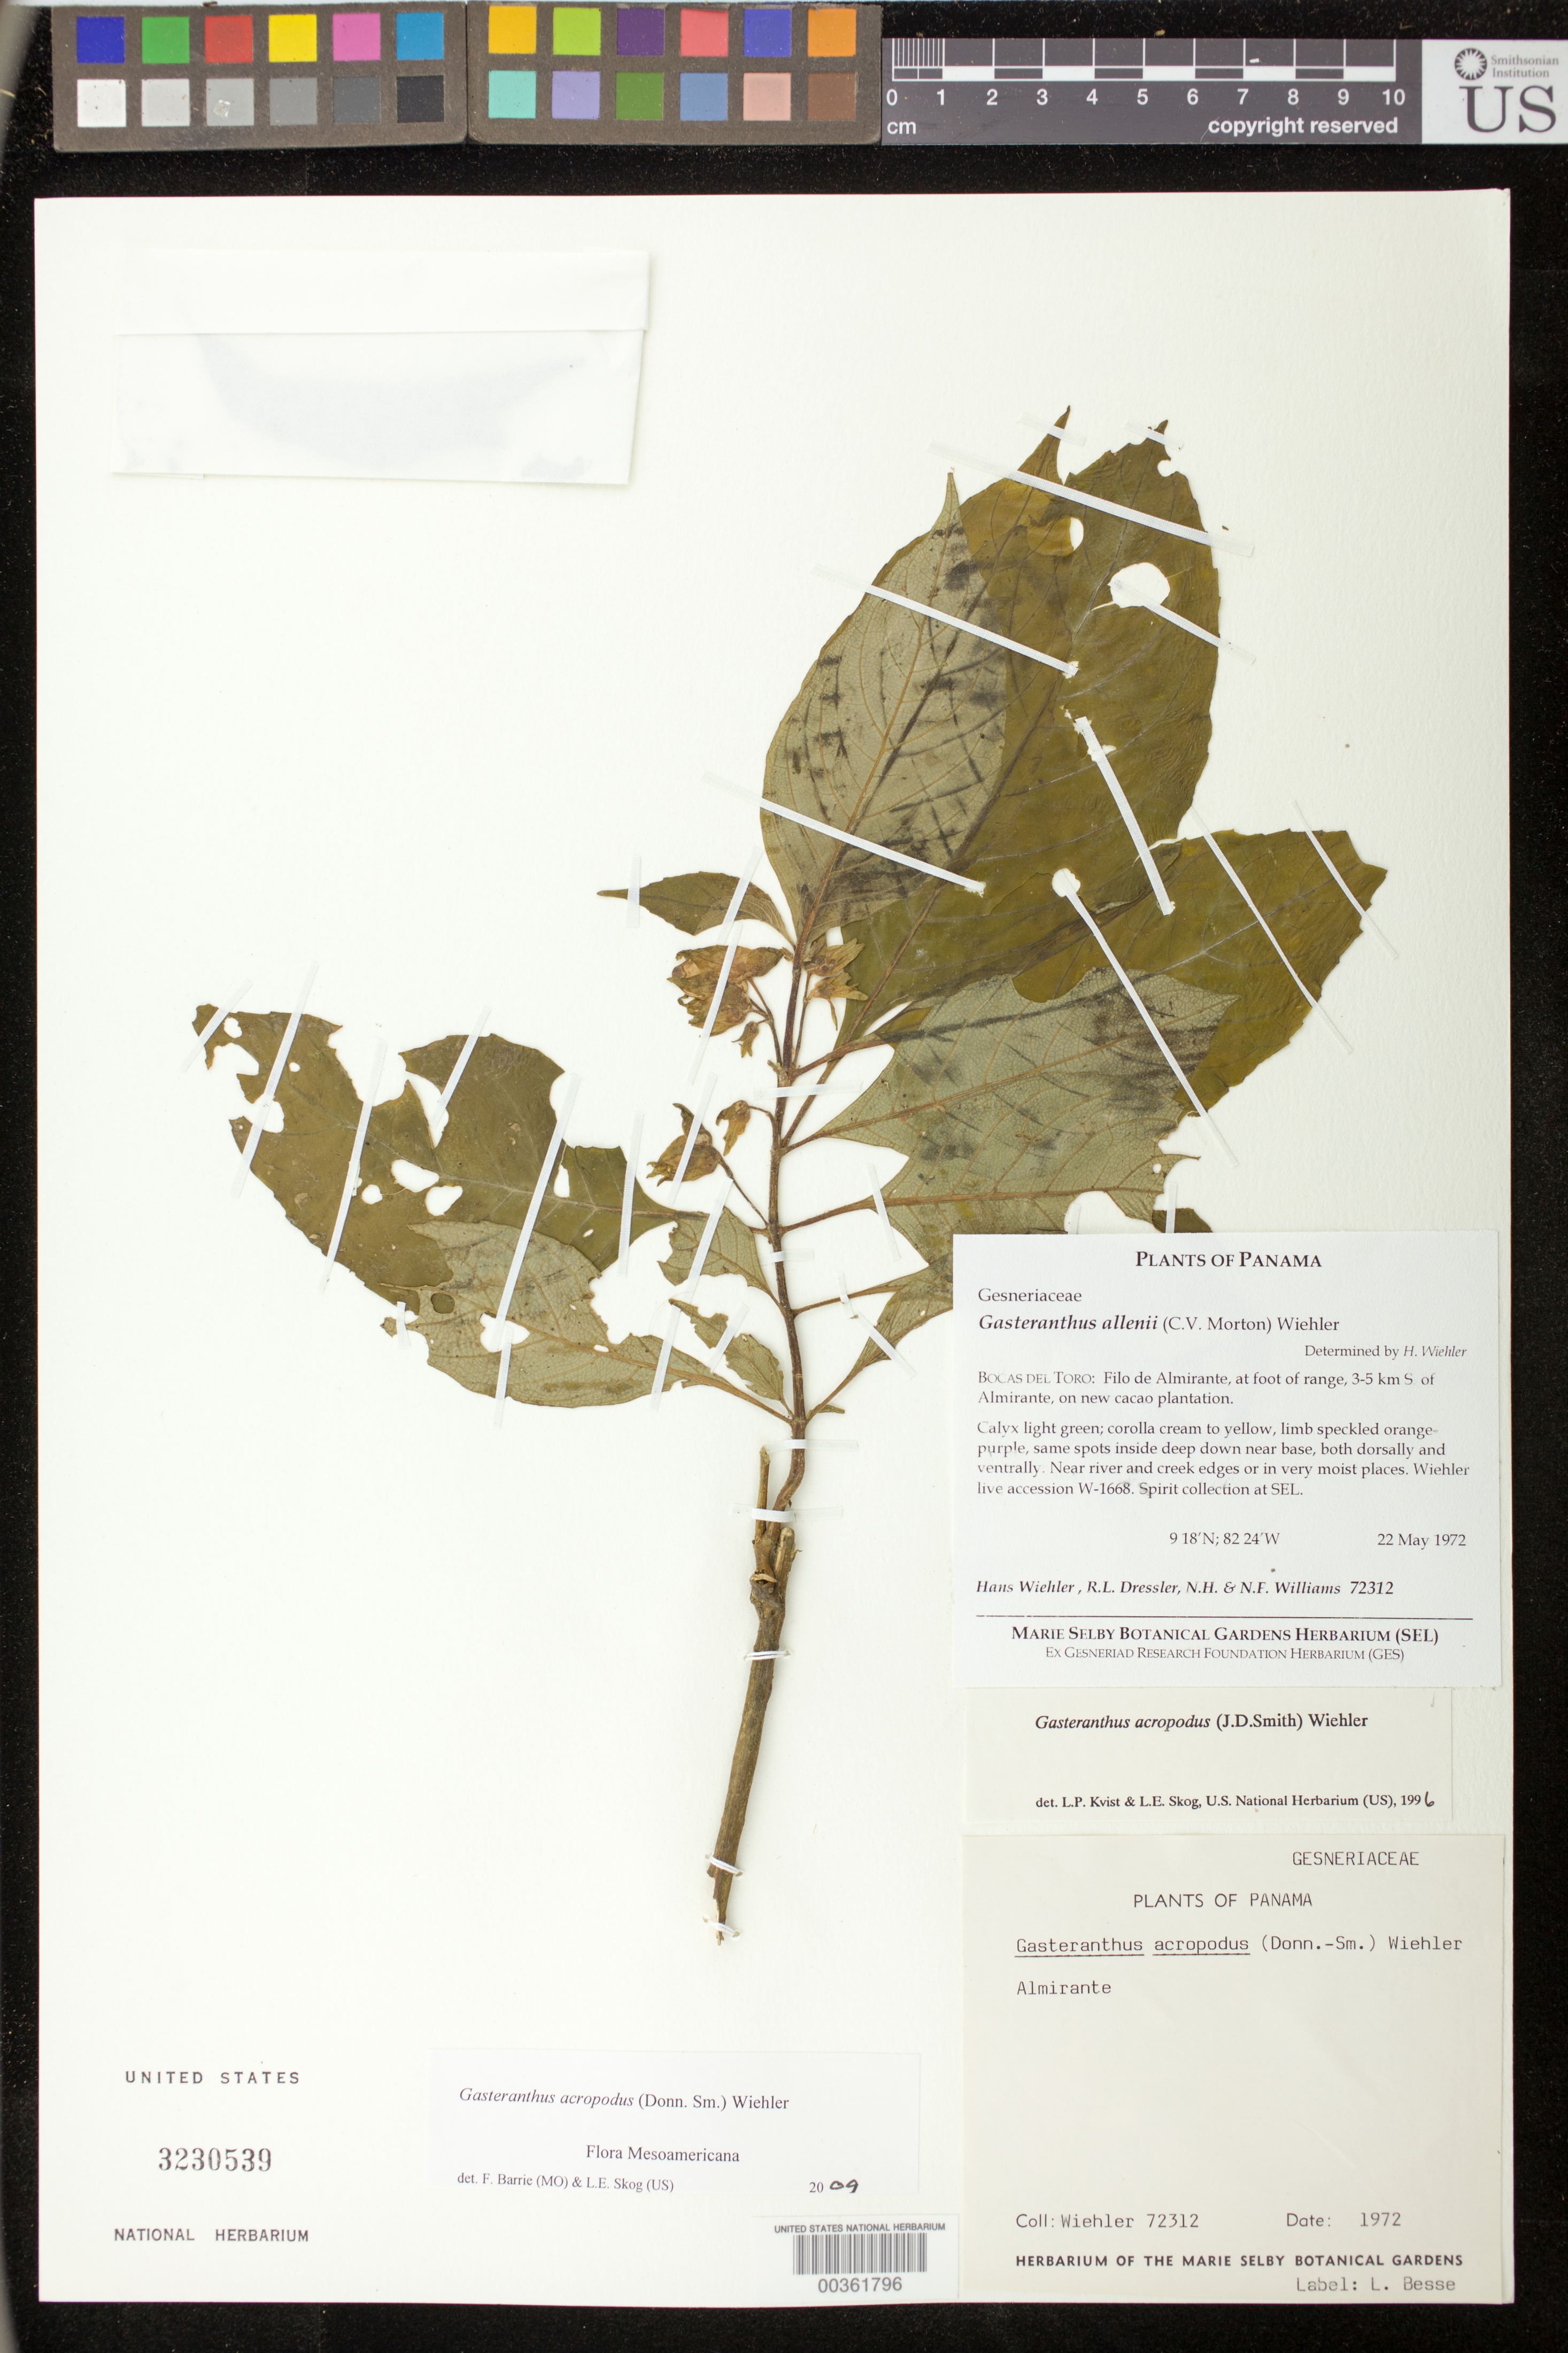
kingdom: Plantae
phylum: Tracheophyta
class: Magnoliopsida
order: Lamiales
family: Gesneriaceae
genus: Gasteranthus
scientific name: Gasteranthus acropodus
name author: (Donn. Sm.) Wiehler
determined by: Kvist, L. P.; Skog, Laurence E.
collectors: H. J. Wiehler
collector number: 72312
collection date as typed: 22 May 1972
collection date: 1972-05-22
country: Panama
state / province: Bocas del Toro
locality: Filo de Almirante, at foot of range, 3-5 km S of Almirante, on new cacao plantation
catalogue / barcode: US 3230539